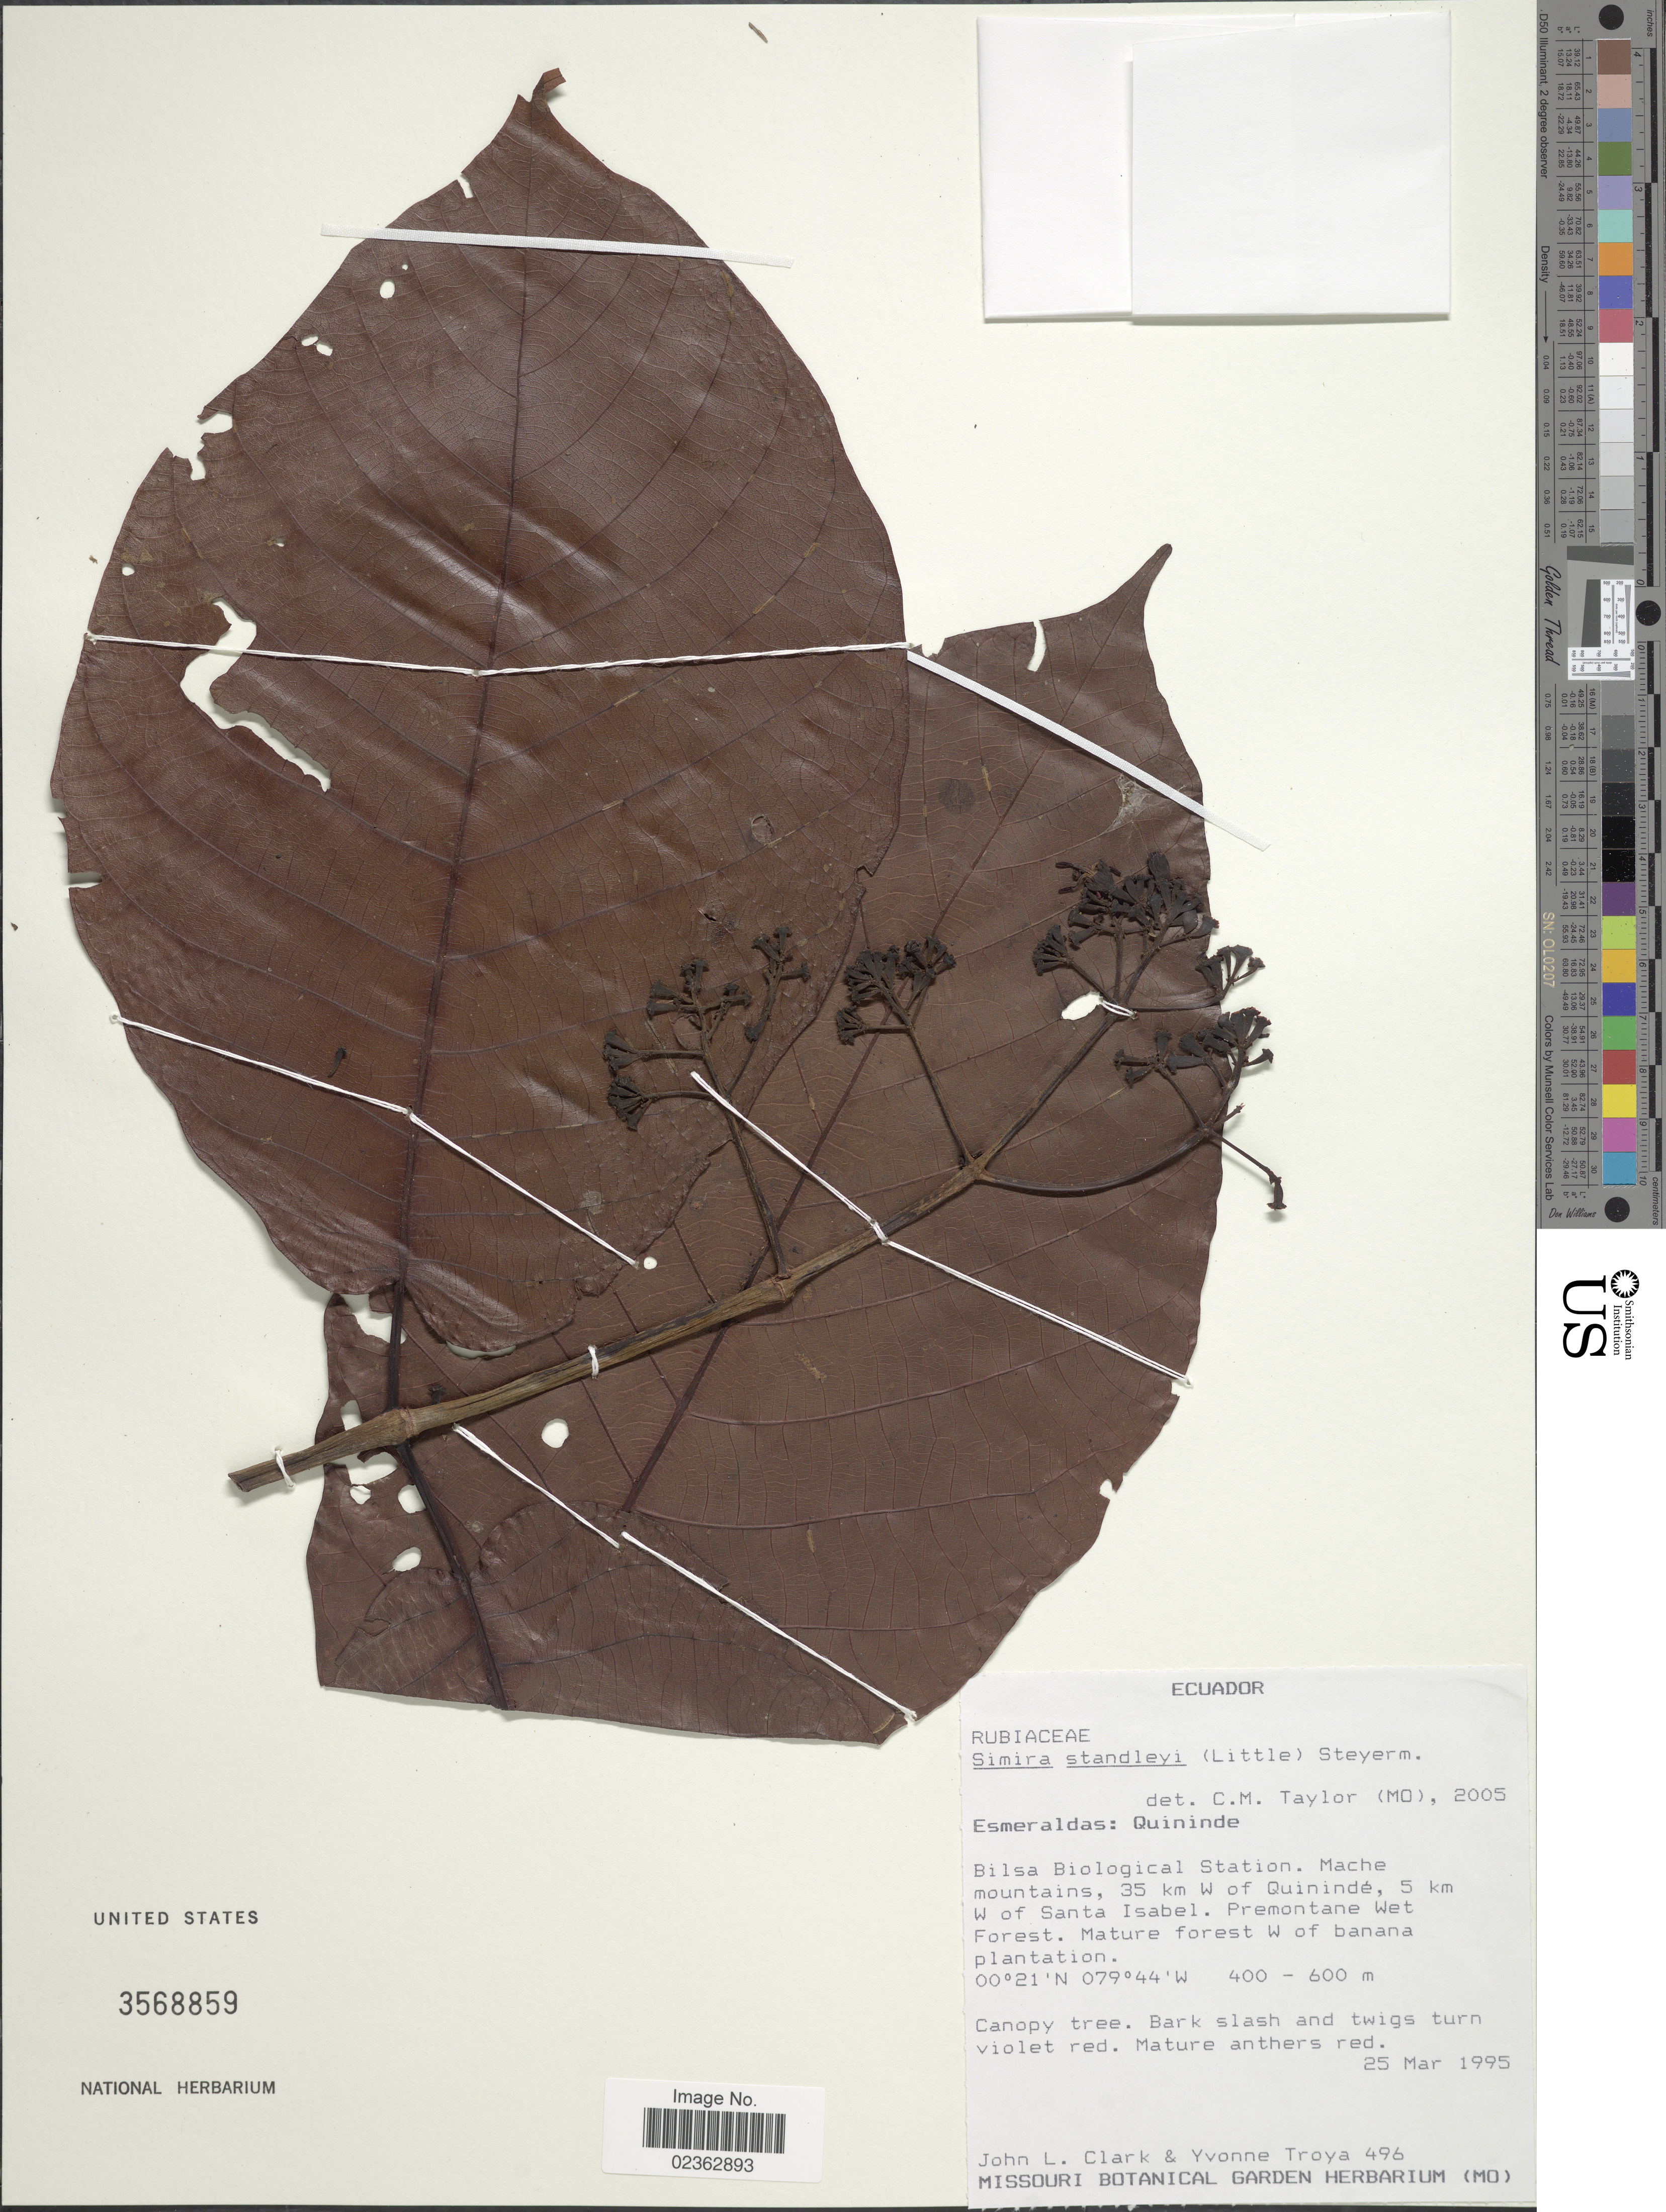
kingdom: Plantae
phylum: Tracheophyta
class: Magnoliopsida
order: Gentianales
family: Rubiaceae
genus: Simira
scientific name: Simira standleyi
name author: (Little) Steyerm.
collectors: J. L. Clark & Y. Troya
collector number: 496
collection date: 1995-03-25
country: Ecuador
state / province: Esmeraldas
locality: Quininde, Bilsa Biological Station, Mache mountains, 35 km W of Wuininde, 5 km W of Santa Isabel, Premontane Wet Forest, mature forest W of banana plantation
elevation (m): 400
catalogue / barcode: US 3568859